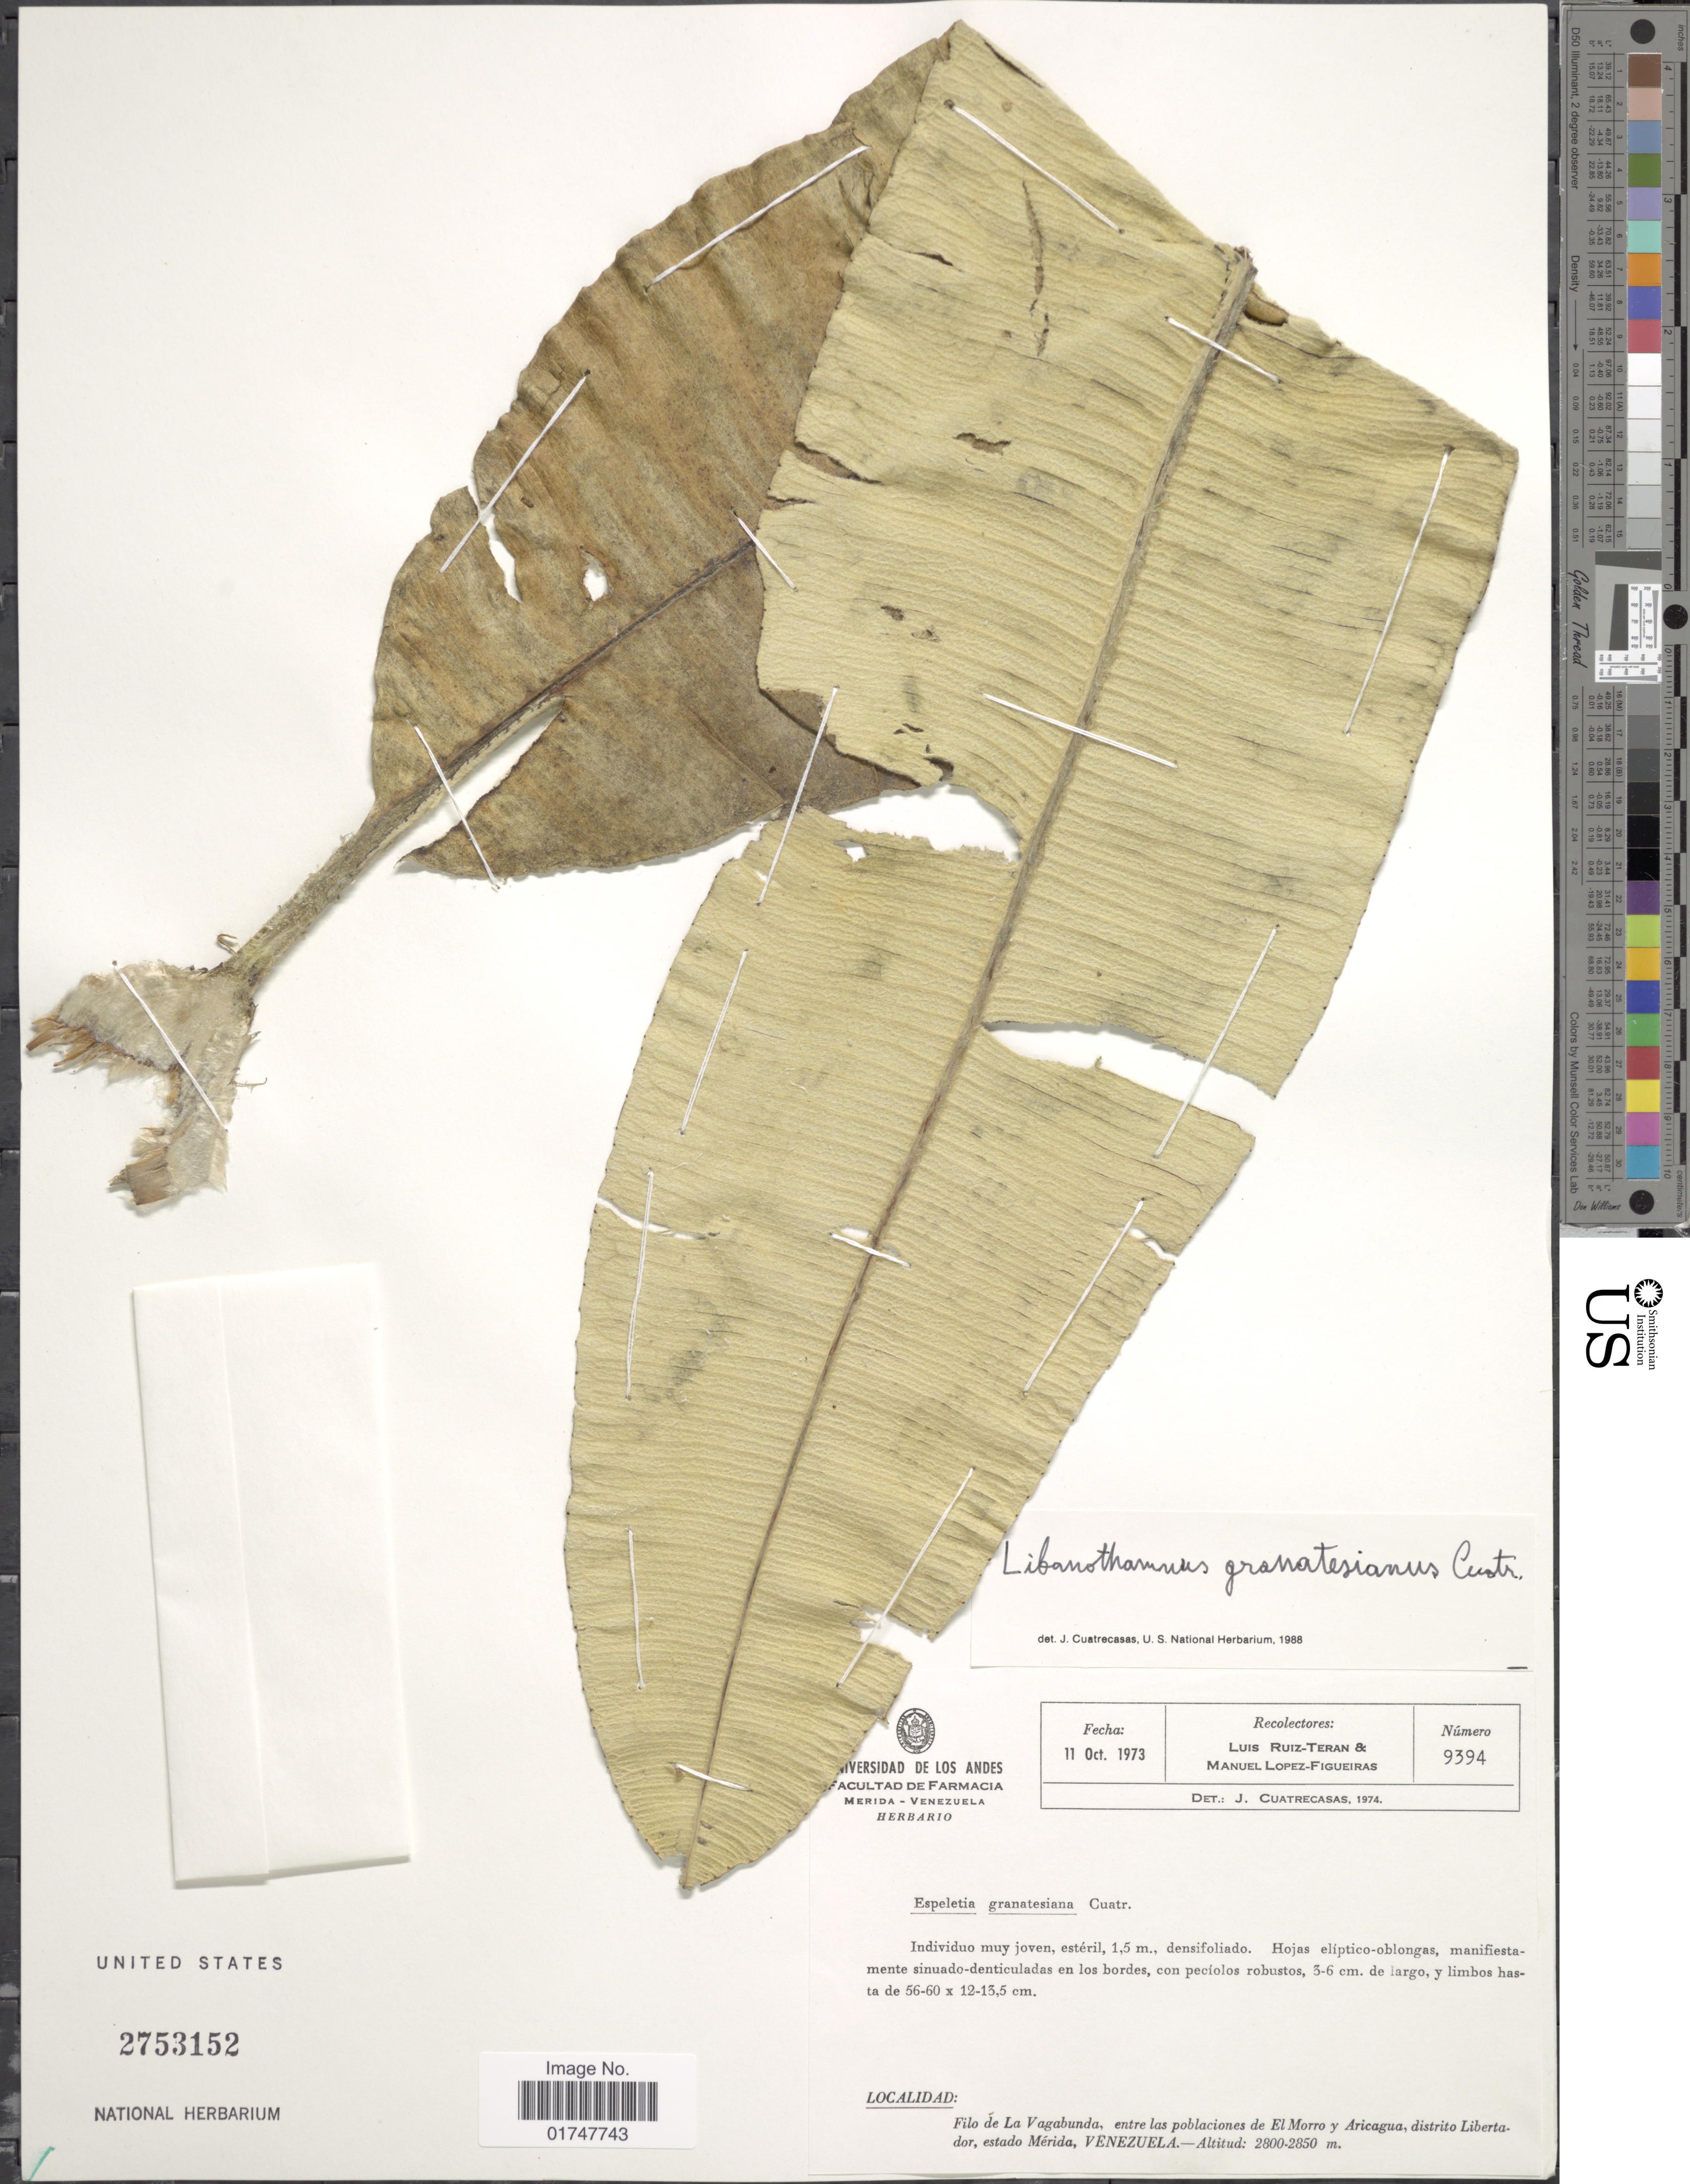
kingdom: Plantae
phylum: Tracheophyta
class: Magnoliopsida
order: Asterales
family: Asteraceae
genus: Libanothamnus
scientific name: Libanothamnus banksiaefolius subsp. granatesianus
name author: (Cuatrec.) Cuatrec.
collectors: L. E. Ruíz-Terán & M. López Figueiras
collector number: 9394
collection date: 1973-10-11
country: Venezuela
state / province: Mérida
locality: Filo de La Vagabunda, entre las poblaciones de El Morro y Aricagua, distrito Libertador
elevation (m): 2800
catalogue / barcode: US 2753152